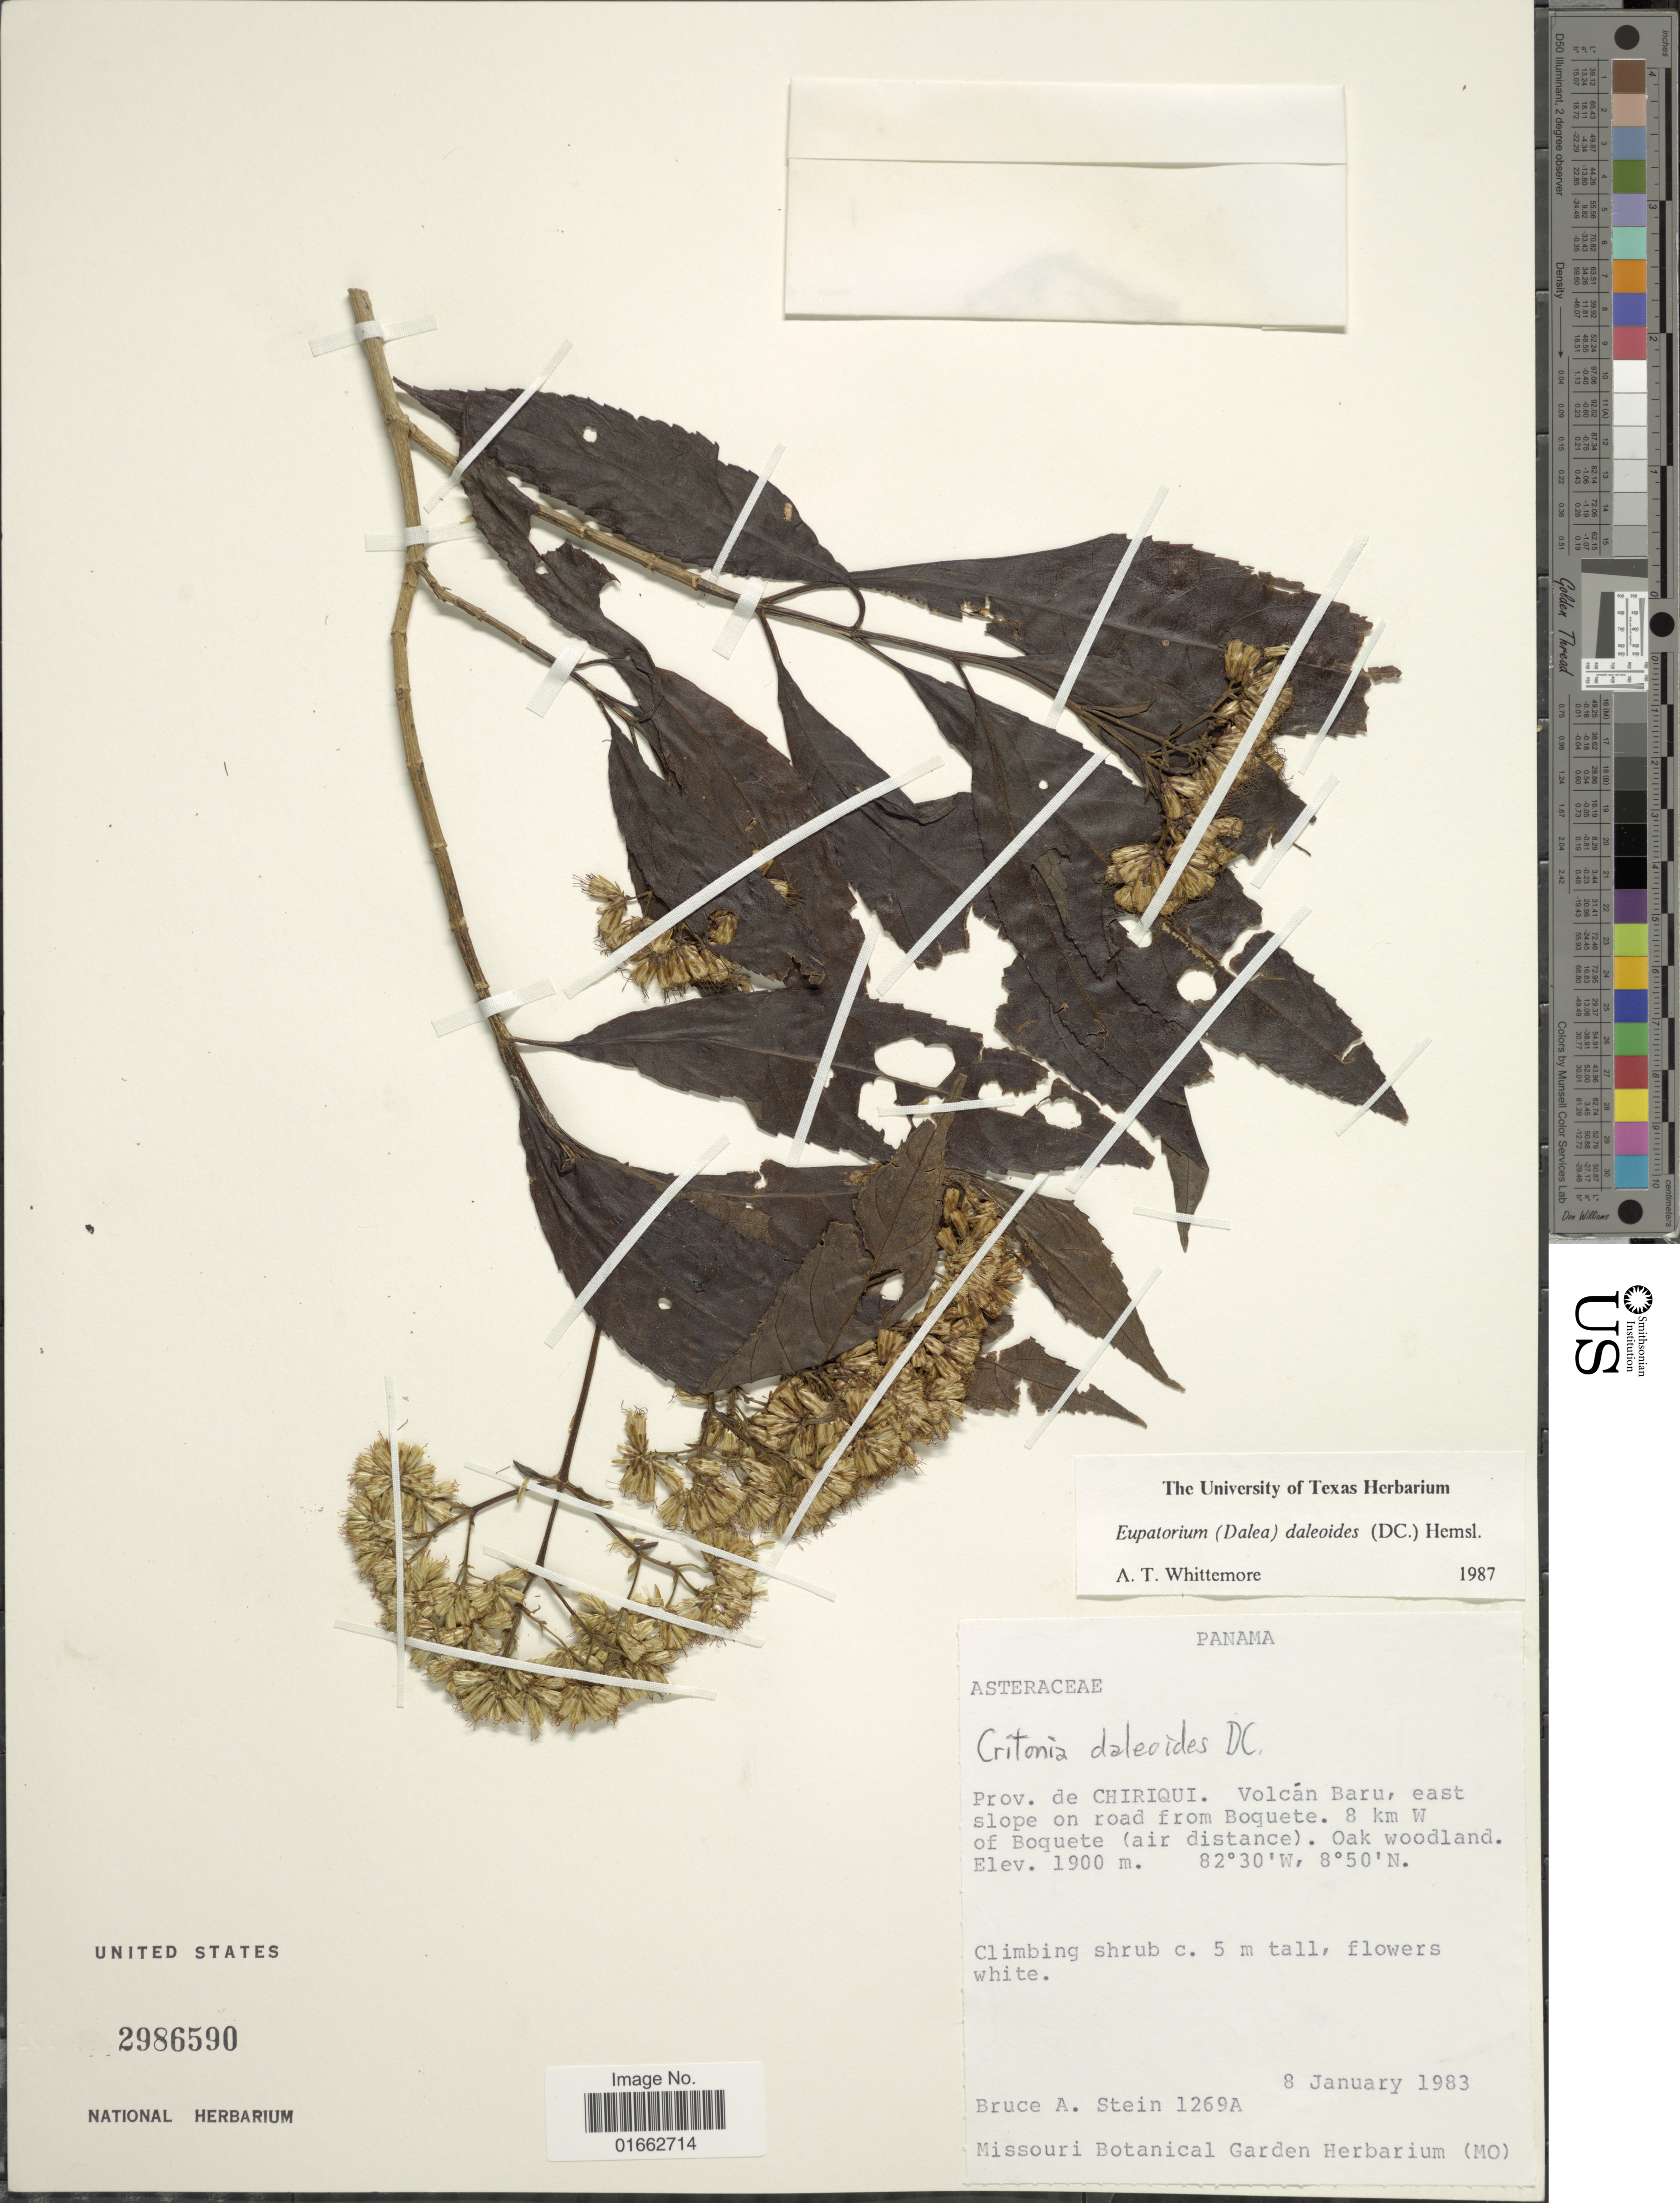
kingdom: Plantae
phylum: Tracheophyta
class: Magnoliopsida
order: Asterales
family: Asteraceae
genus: Critonia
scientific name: Critonia daleoides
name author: DC.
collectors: B. A. Stein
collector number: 1269A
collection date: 1983-01-08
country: Panama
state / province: Chiriqui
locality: Volcán Baru, east slope on road from Boquete, 8 km W of Boquete (air distance)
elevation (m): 1900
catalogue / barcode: US 2986590